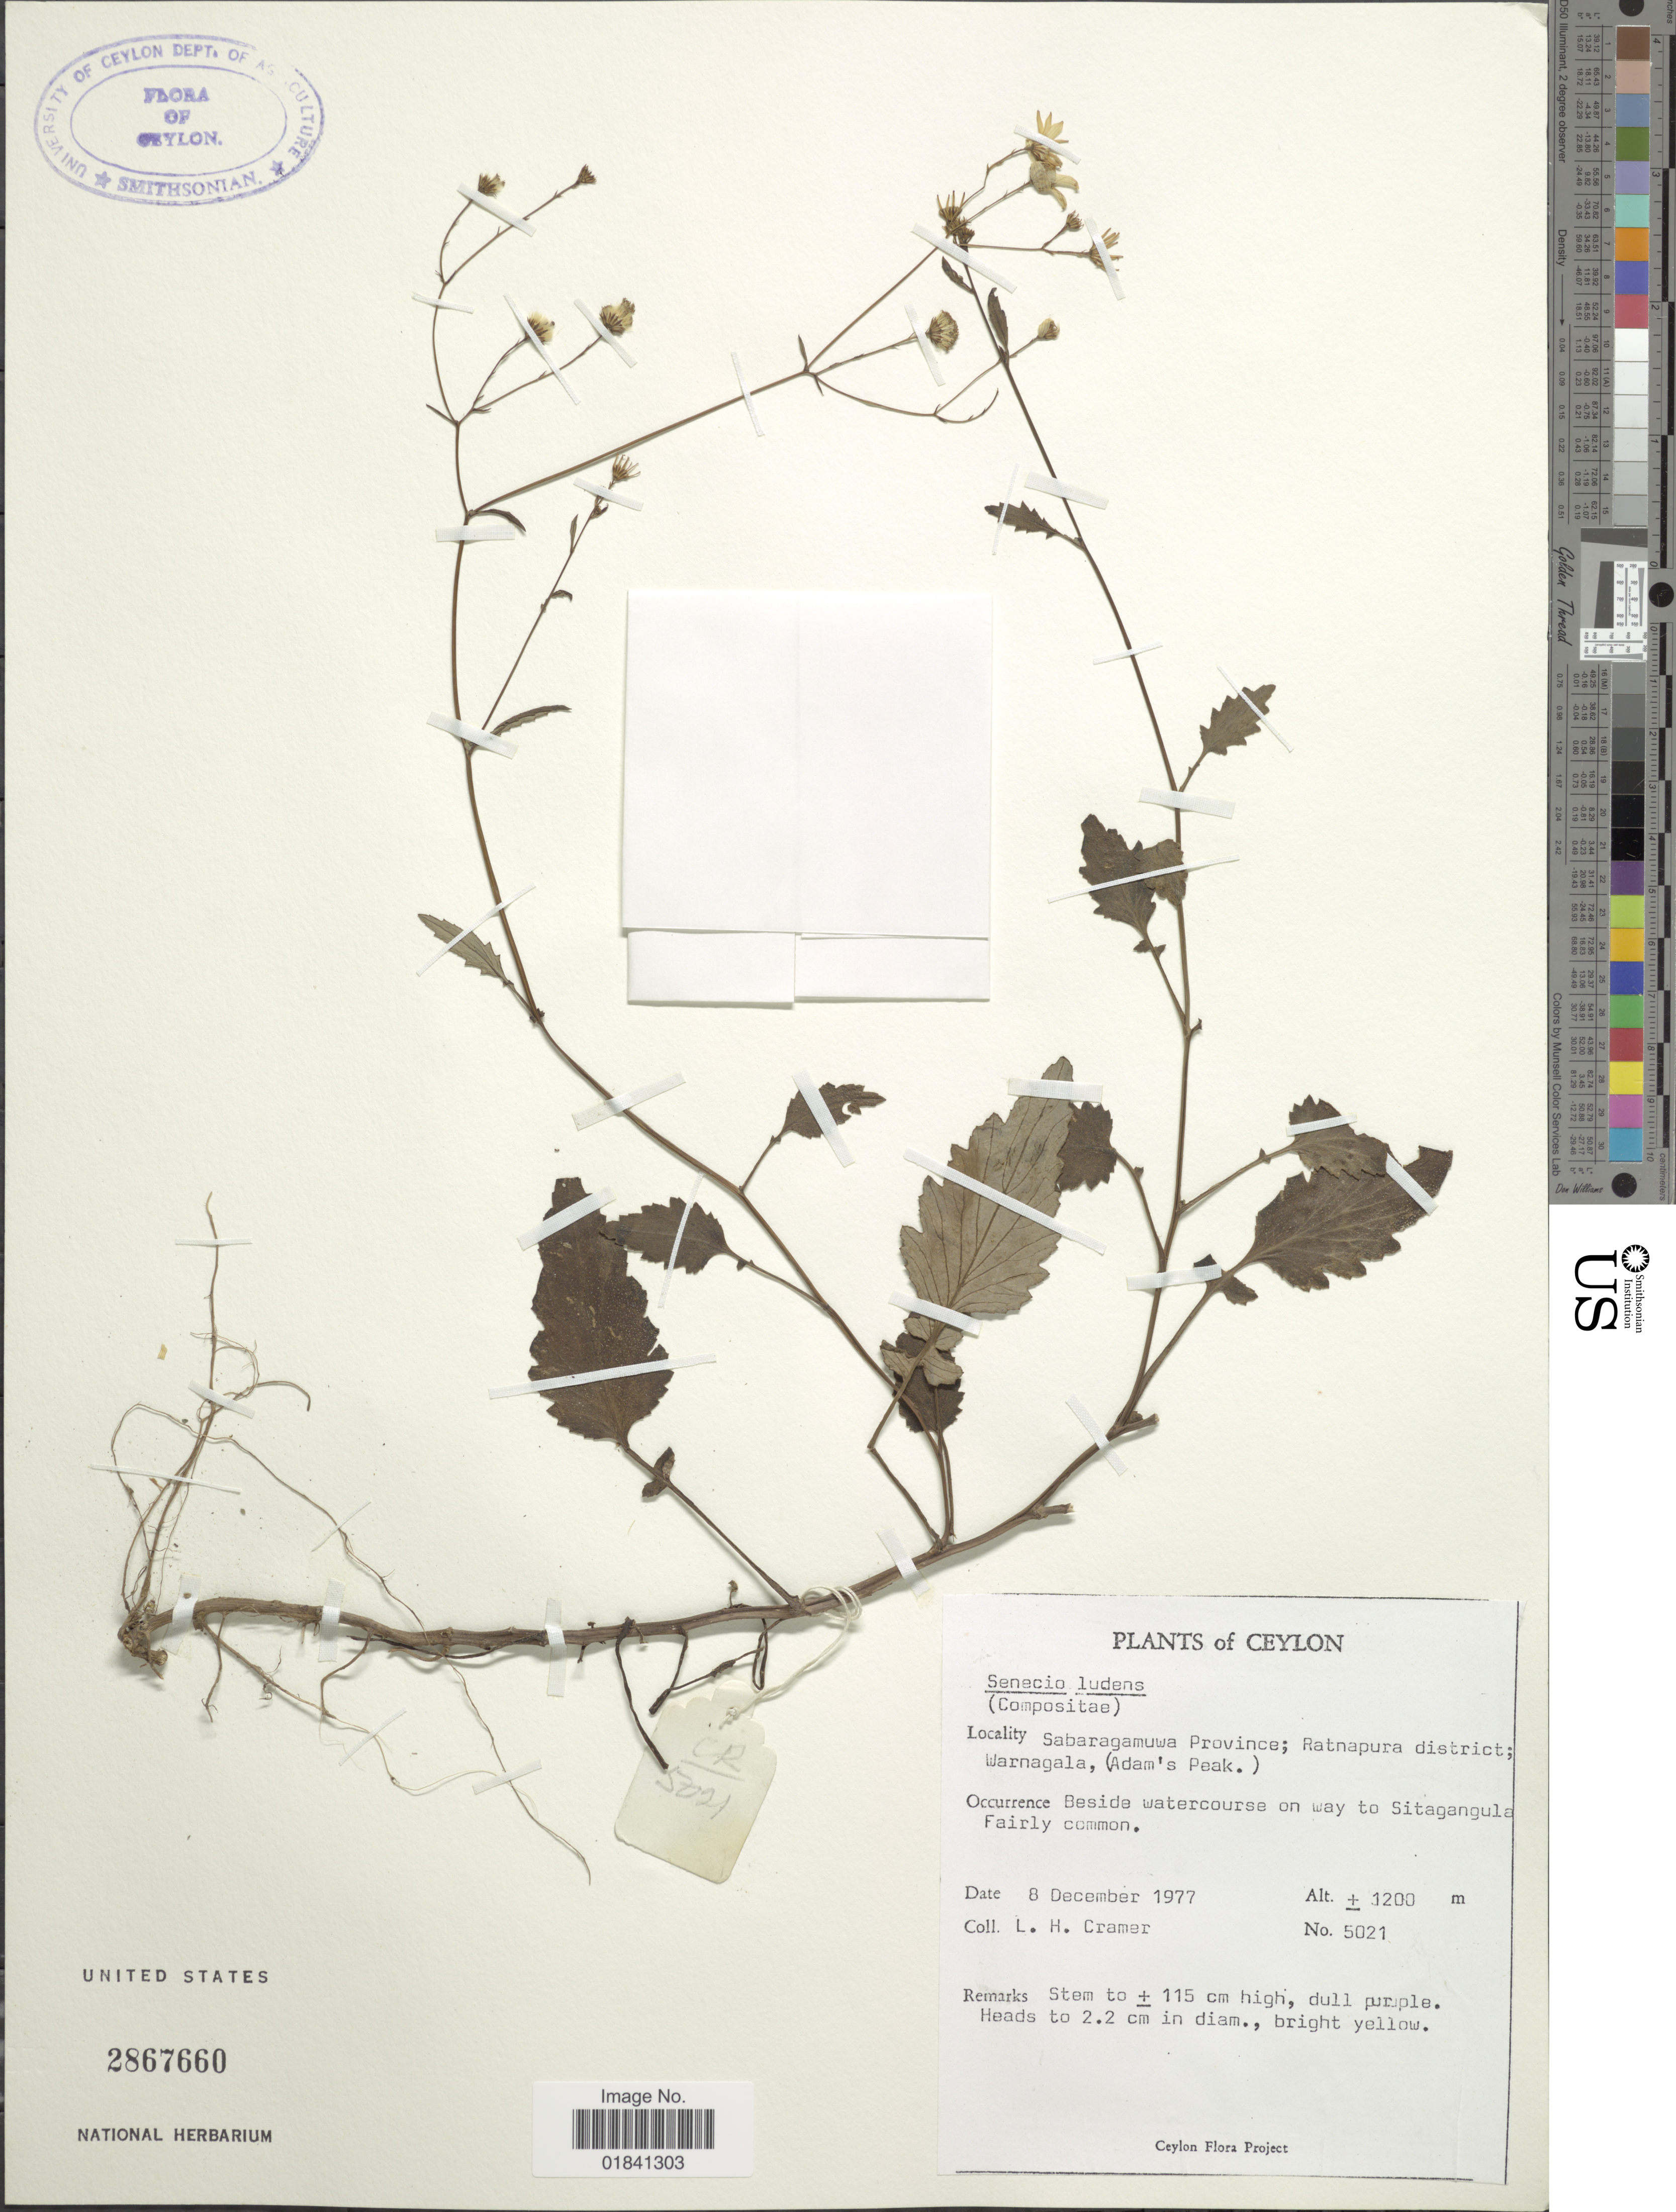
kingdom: Plantae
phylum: Tracheophyta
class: Magnoliopsida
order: Asterales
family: Asteraceae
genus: Senecio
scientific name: Senecio ludens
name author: Clarke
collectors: L. H. Cramer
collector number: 5021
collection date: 1977-12-08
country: Sri Lanka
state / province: Sabaragamuwa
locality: Ceylon, Ratnapura district, Warnagala, (Adam's Peak), Beside watercourse on way to Sitagangula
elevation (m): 1200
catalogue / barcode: US 2867660